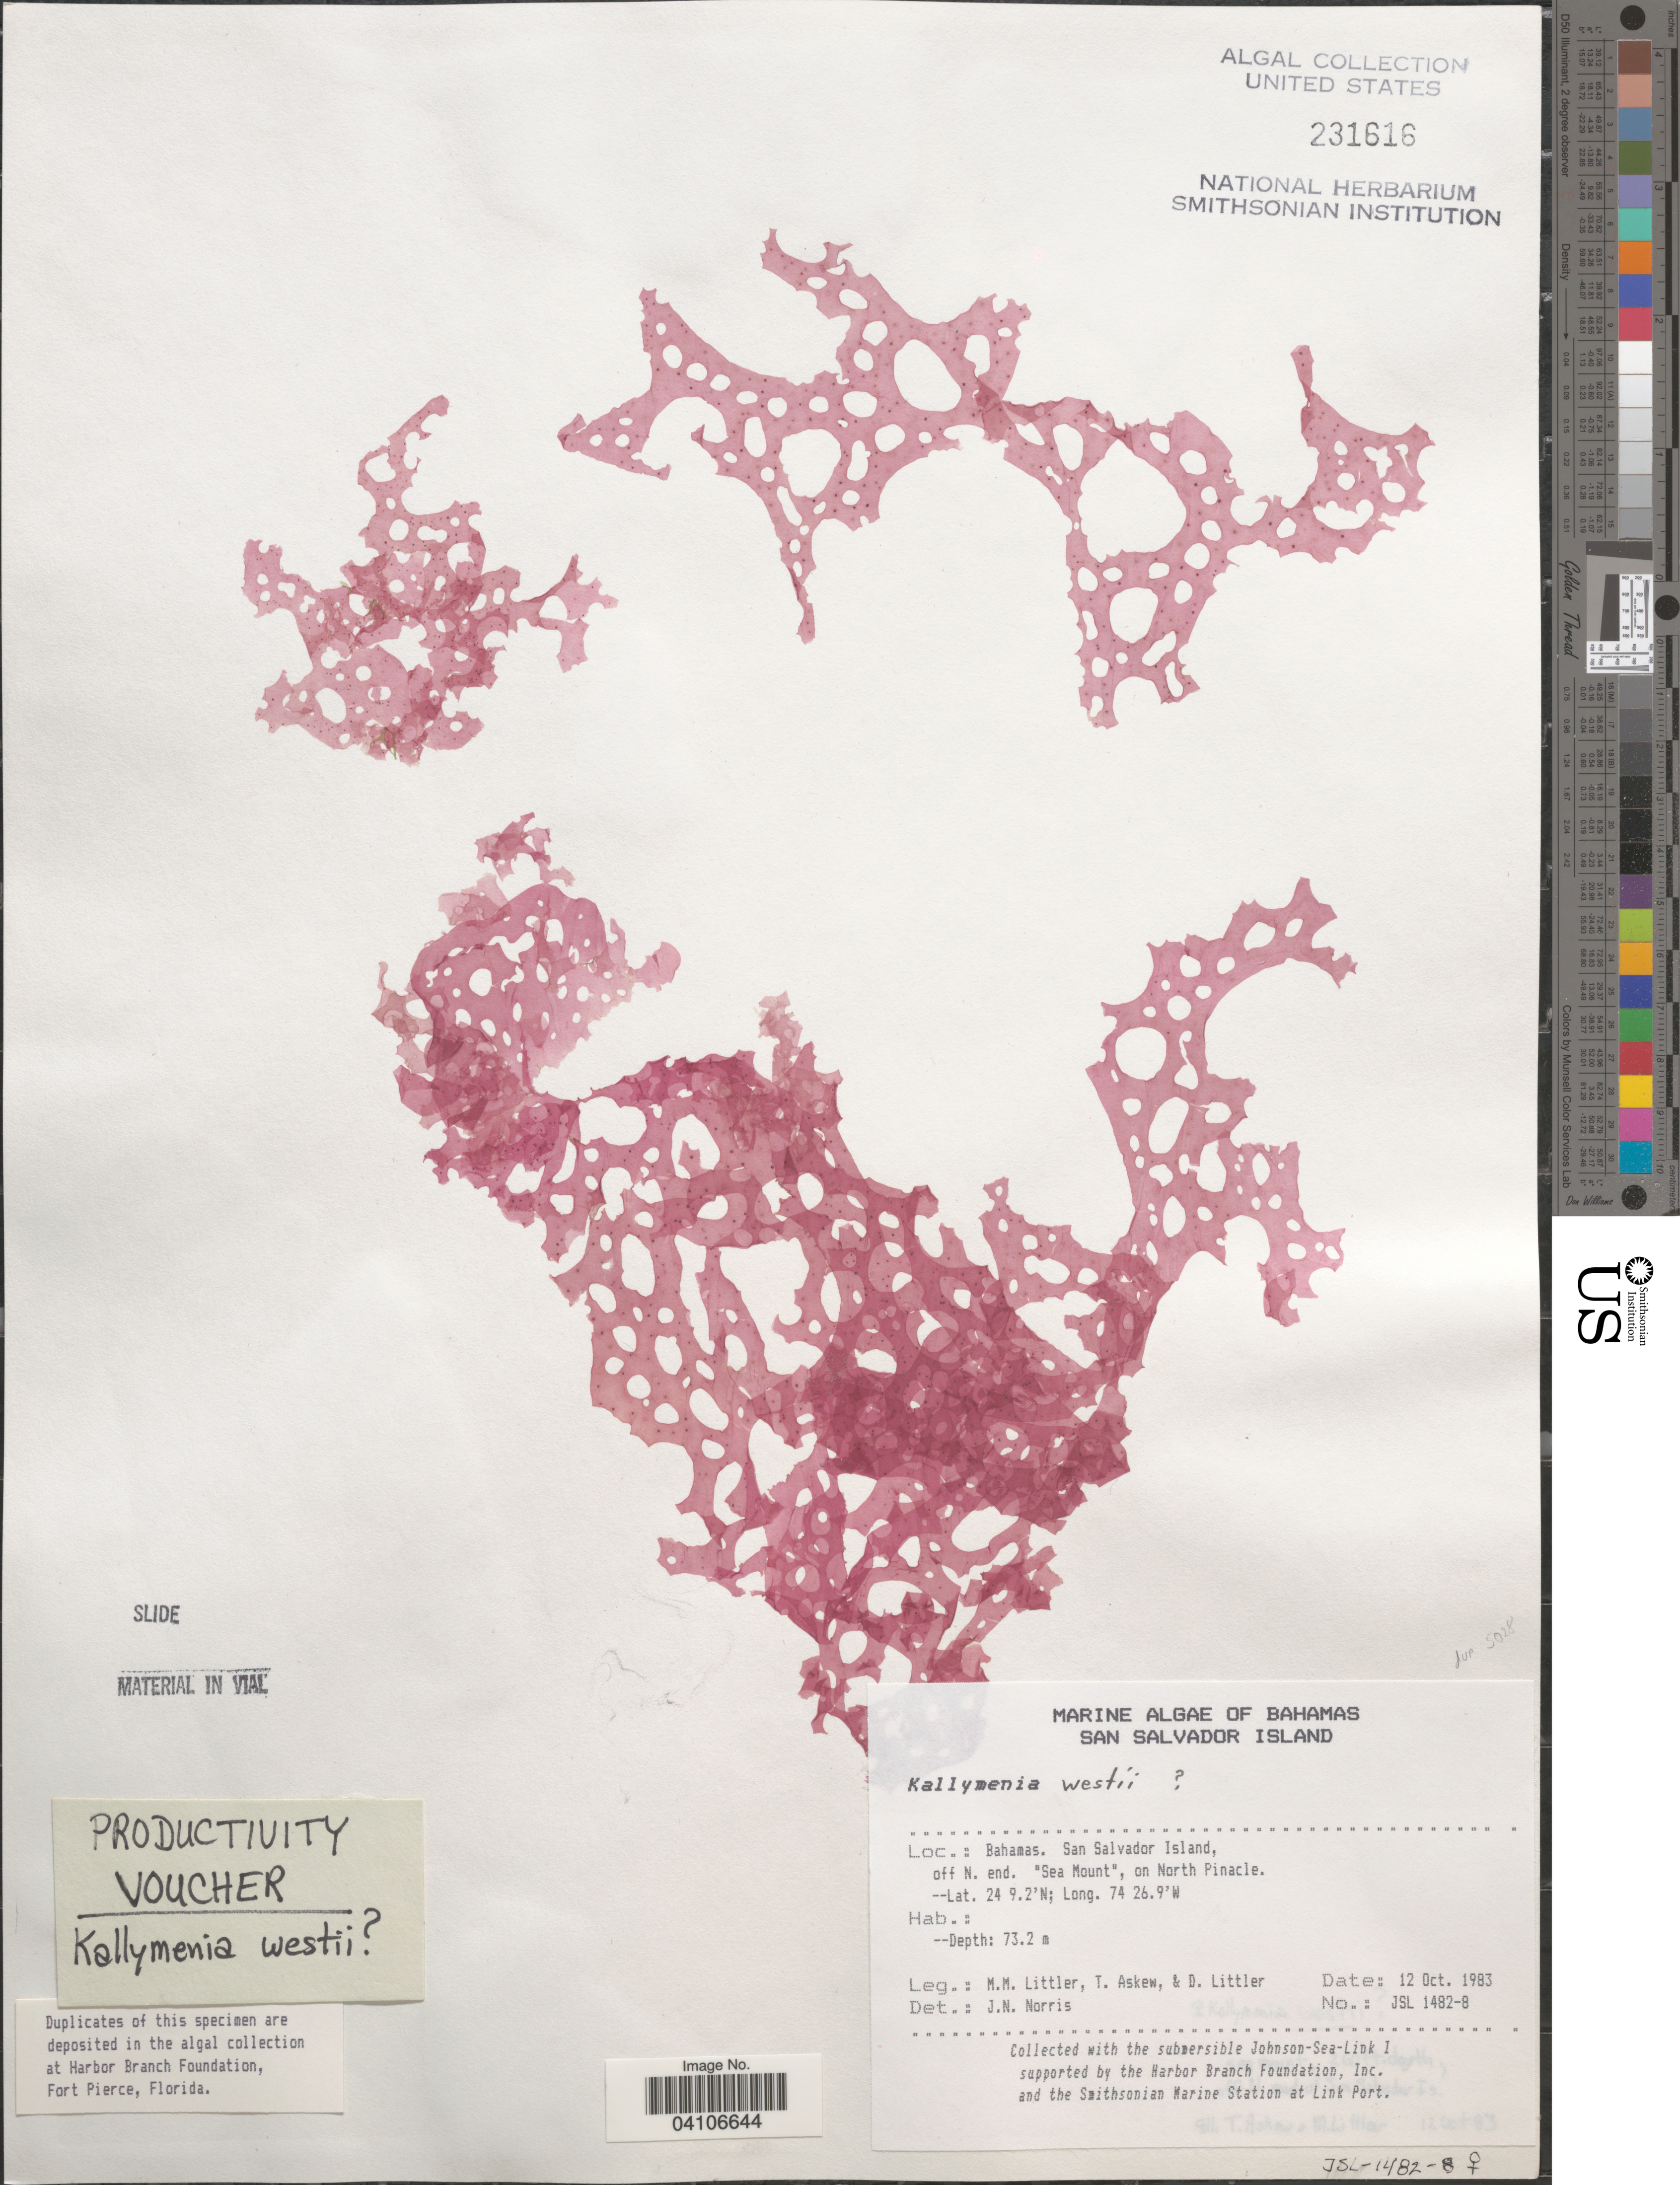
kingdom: Plantae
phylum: Rhodophyta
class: Florideophyceae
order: Gigartinales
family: Kallymeniaceae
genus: Austrokallymenia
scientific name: Austrokallymenia westii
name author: (Ganesan) C.W. Schneid. & G.W. Saunders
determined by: Algae name updating Project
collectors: T. Askew & D. S. Littler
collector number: JSL 1482-8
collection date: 1983-10-12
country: Bahamas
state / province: San Salvador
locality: San Salvador Island, off N. end. "Sea Mount", on North Pinacle.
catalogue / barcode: US 231616